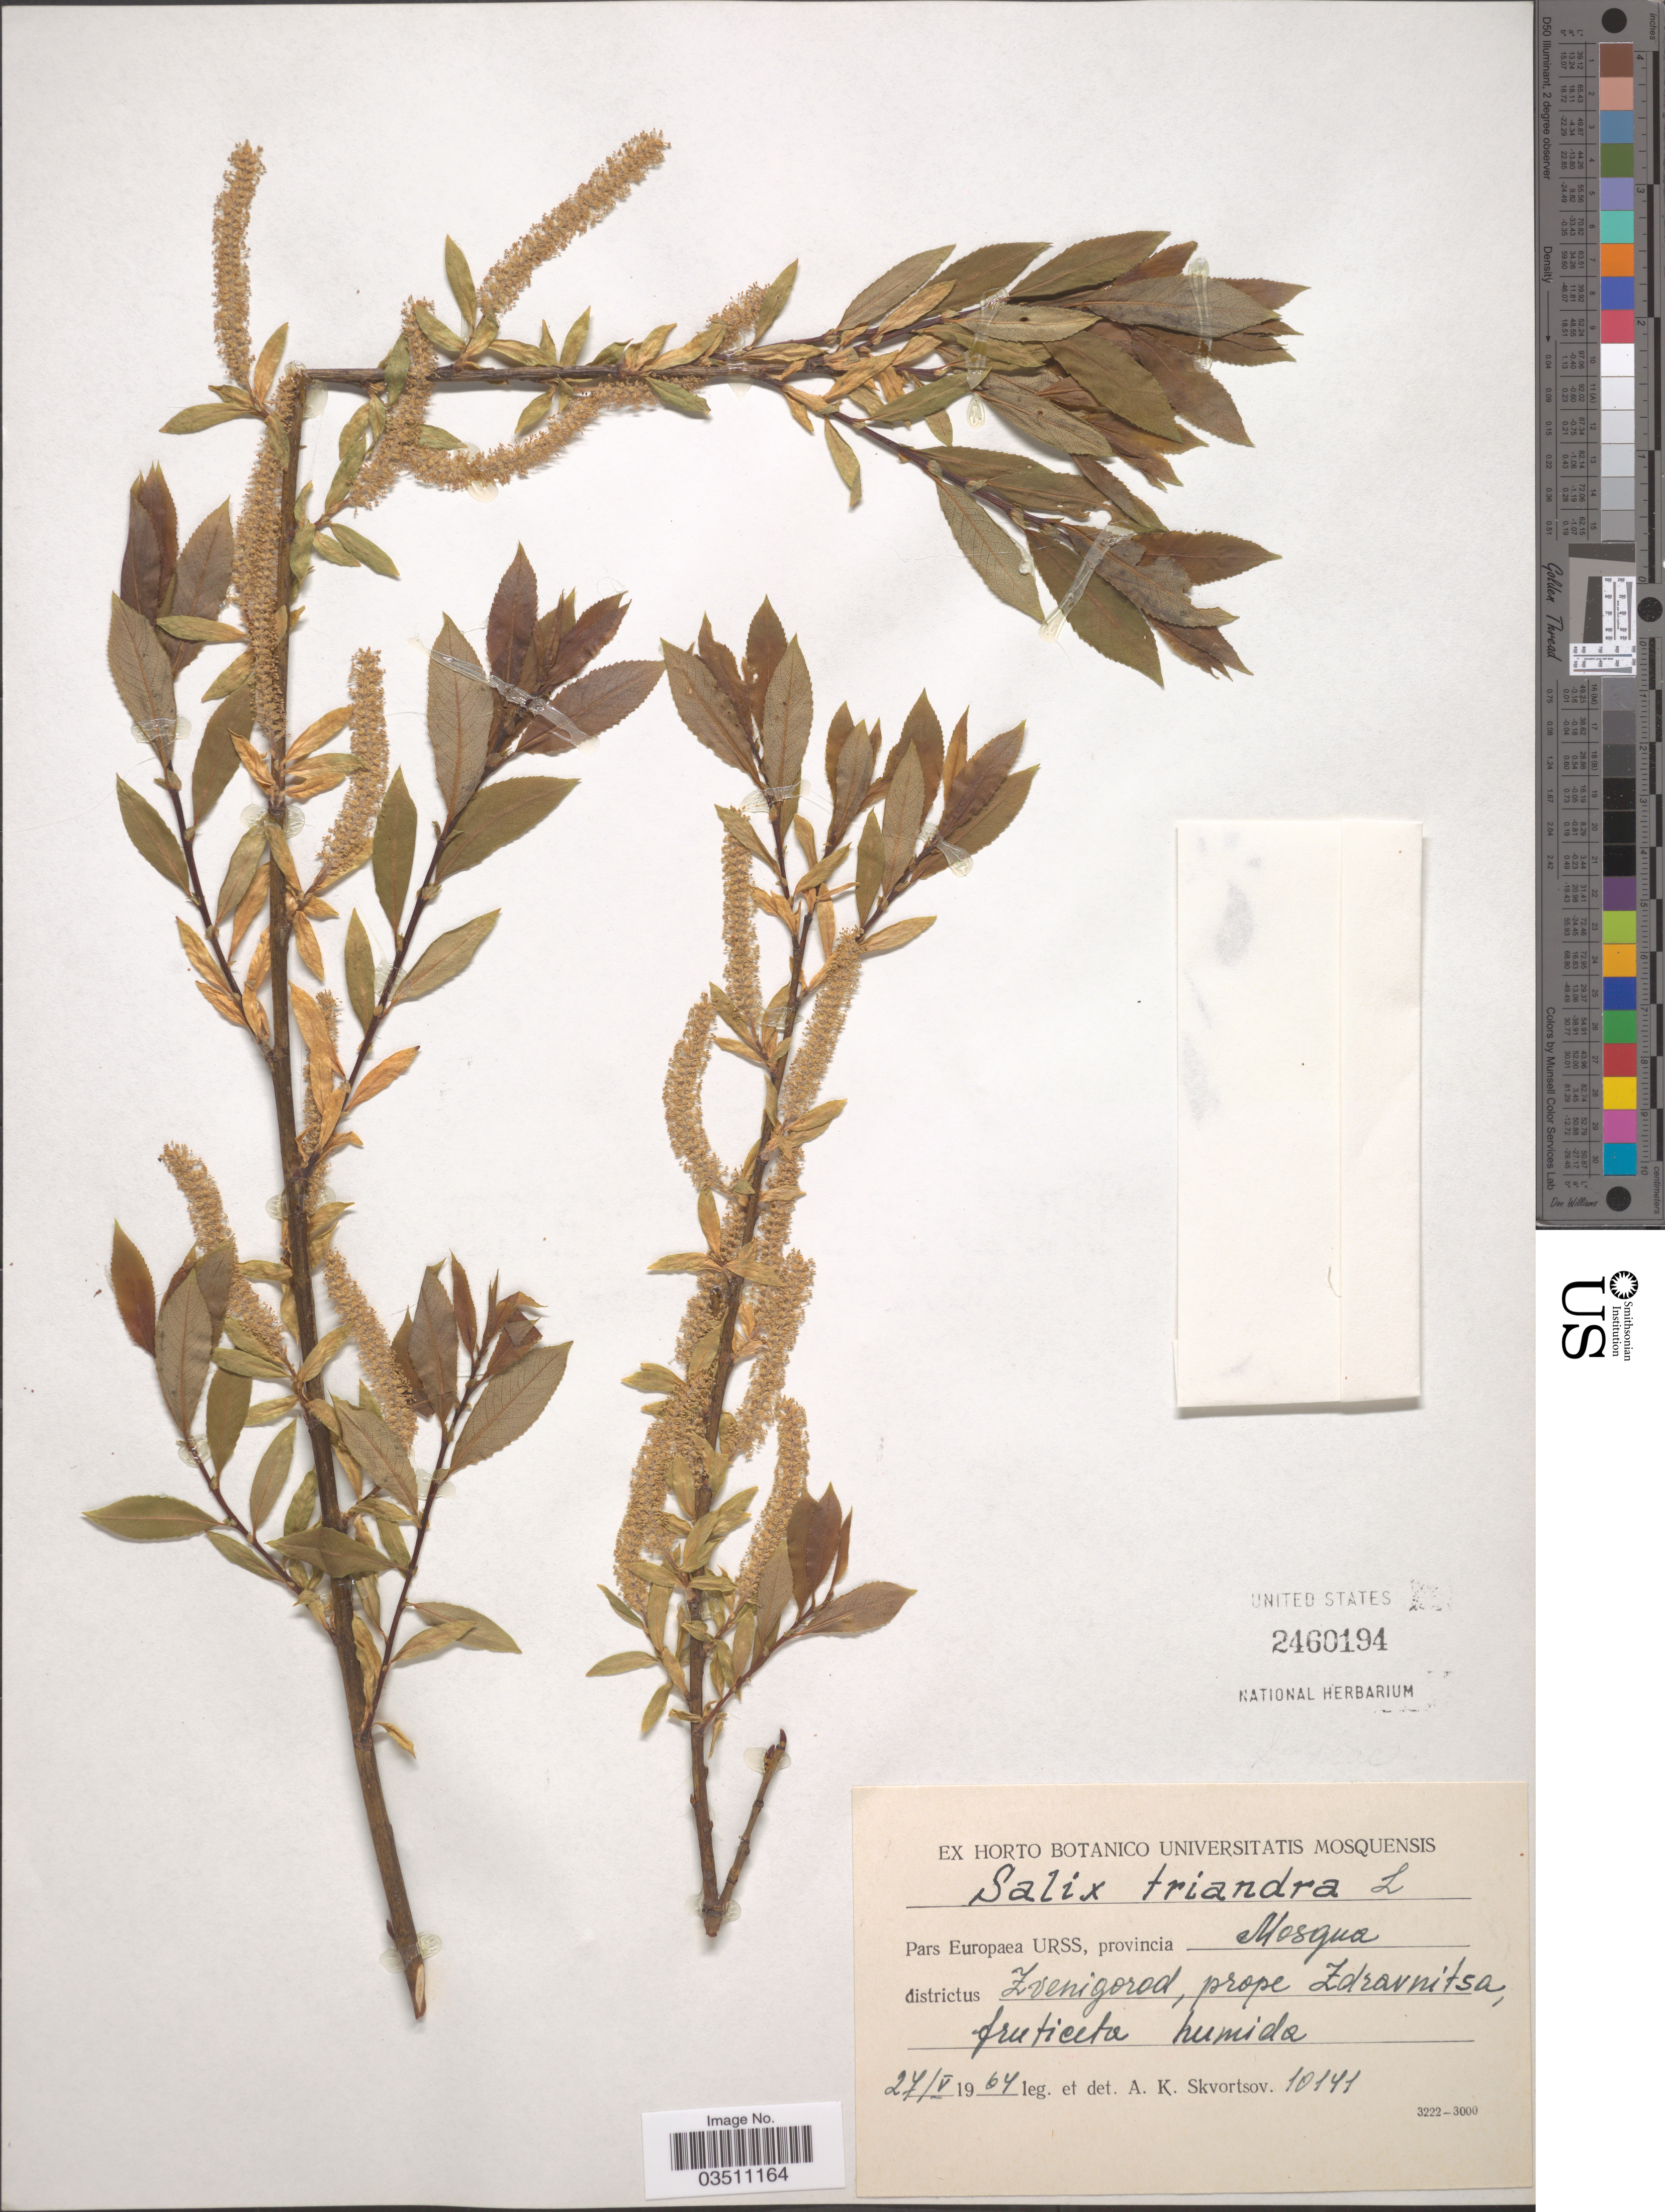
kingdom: Plantae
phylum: Tracheophyta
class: Magnoliopsida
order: Malpighiales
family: Salicaceae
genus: Salix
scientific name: Salix triandra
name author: L.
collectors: A. K. Skvortsov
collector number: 10141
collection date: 1964-05-27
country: Russian Federation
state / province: Moscow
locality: Pars Europaea URSS, provincia Mosqua districtus Zvenigorod, prope Zdravnitsa, fruticeta humida.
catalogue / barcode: US 2460194